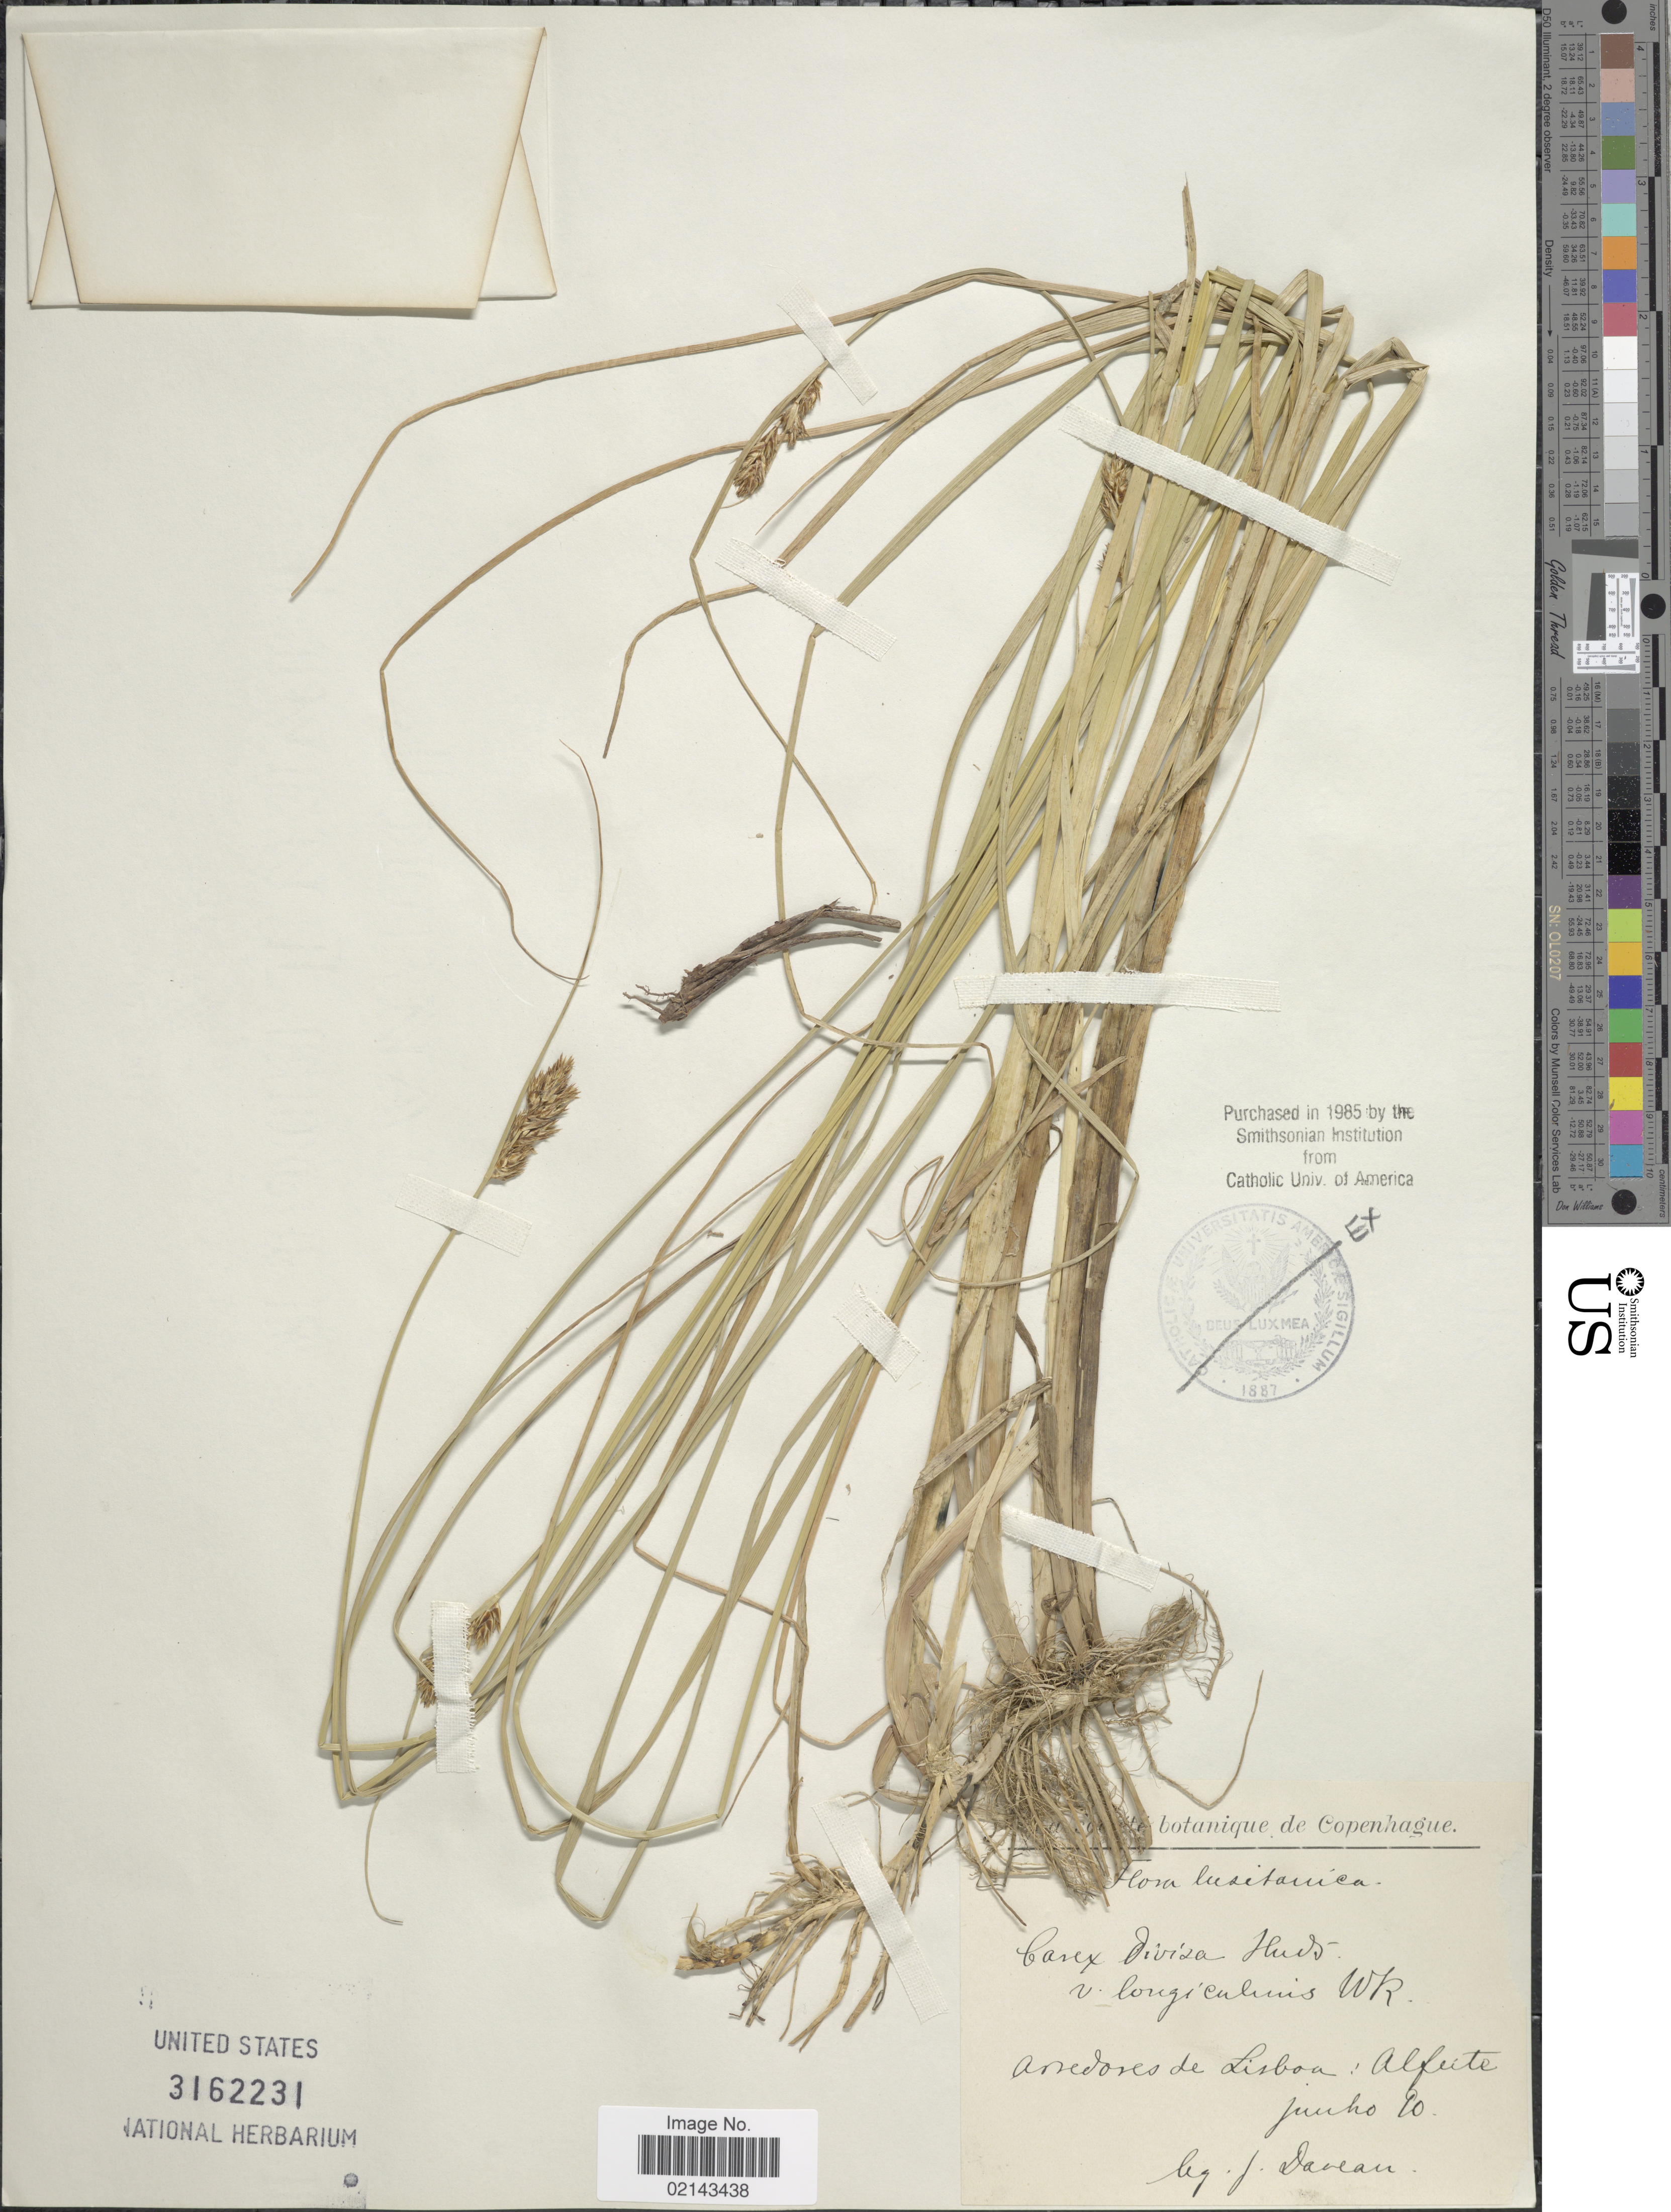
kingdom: Plantae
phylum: Tracheophyta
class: Liliopsida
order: Poales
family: Cyperaceae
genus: Carex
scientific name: Carex divisa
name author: Huds.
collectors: J. Daveau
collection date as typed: Transcribed d/m/y: /6/90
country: Portugal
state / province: Lisboa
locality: Arredores de Lisboa: Alfute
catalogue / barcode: US 3162231